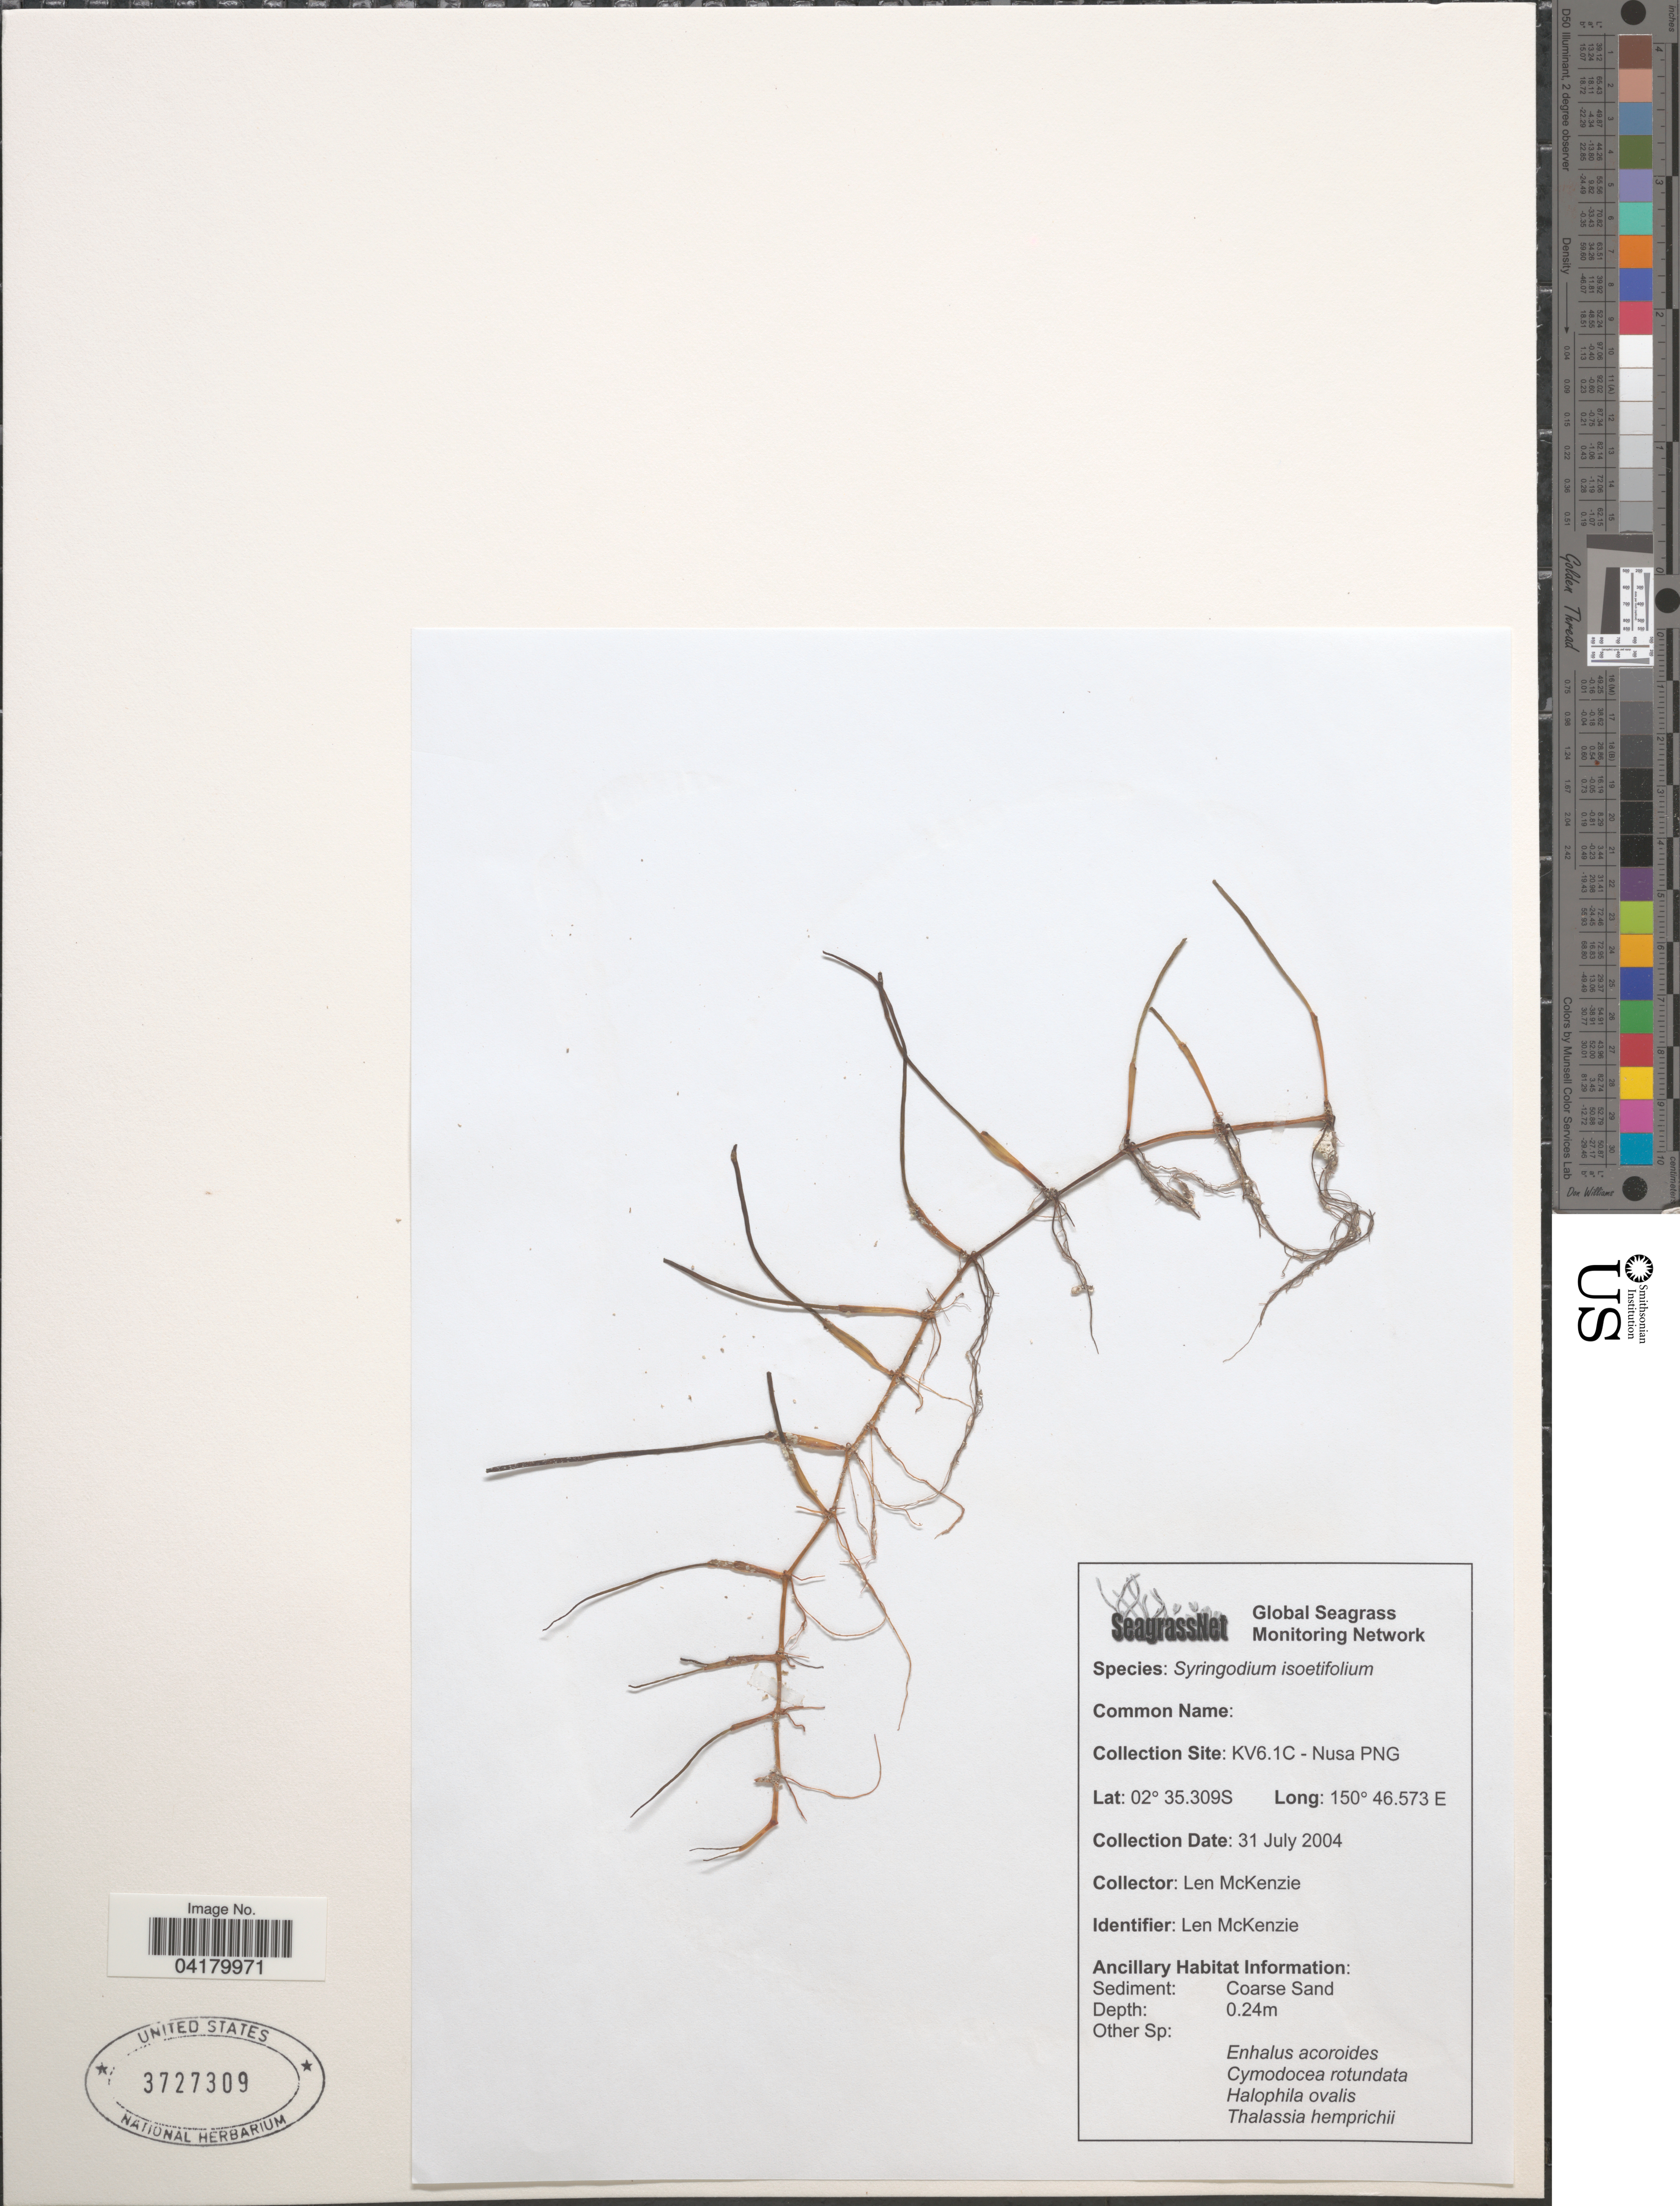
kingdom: Plantae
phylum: Tracheophyta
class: Liliopsida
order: Alismatales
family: Cymodoceaceae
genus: Syringodium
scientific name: Syringodium isoetifolium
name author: (Asch.) Dandy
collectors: L. McKenzie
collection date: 2004-07-31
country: Papua New Guinea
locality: Collection Site: KV6.1C - Nusa PNG.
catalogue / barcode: US 3727309